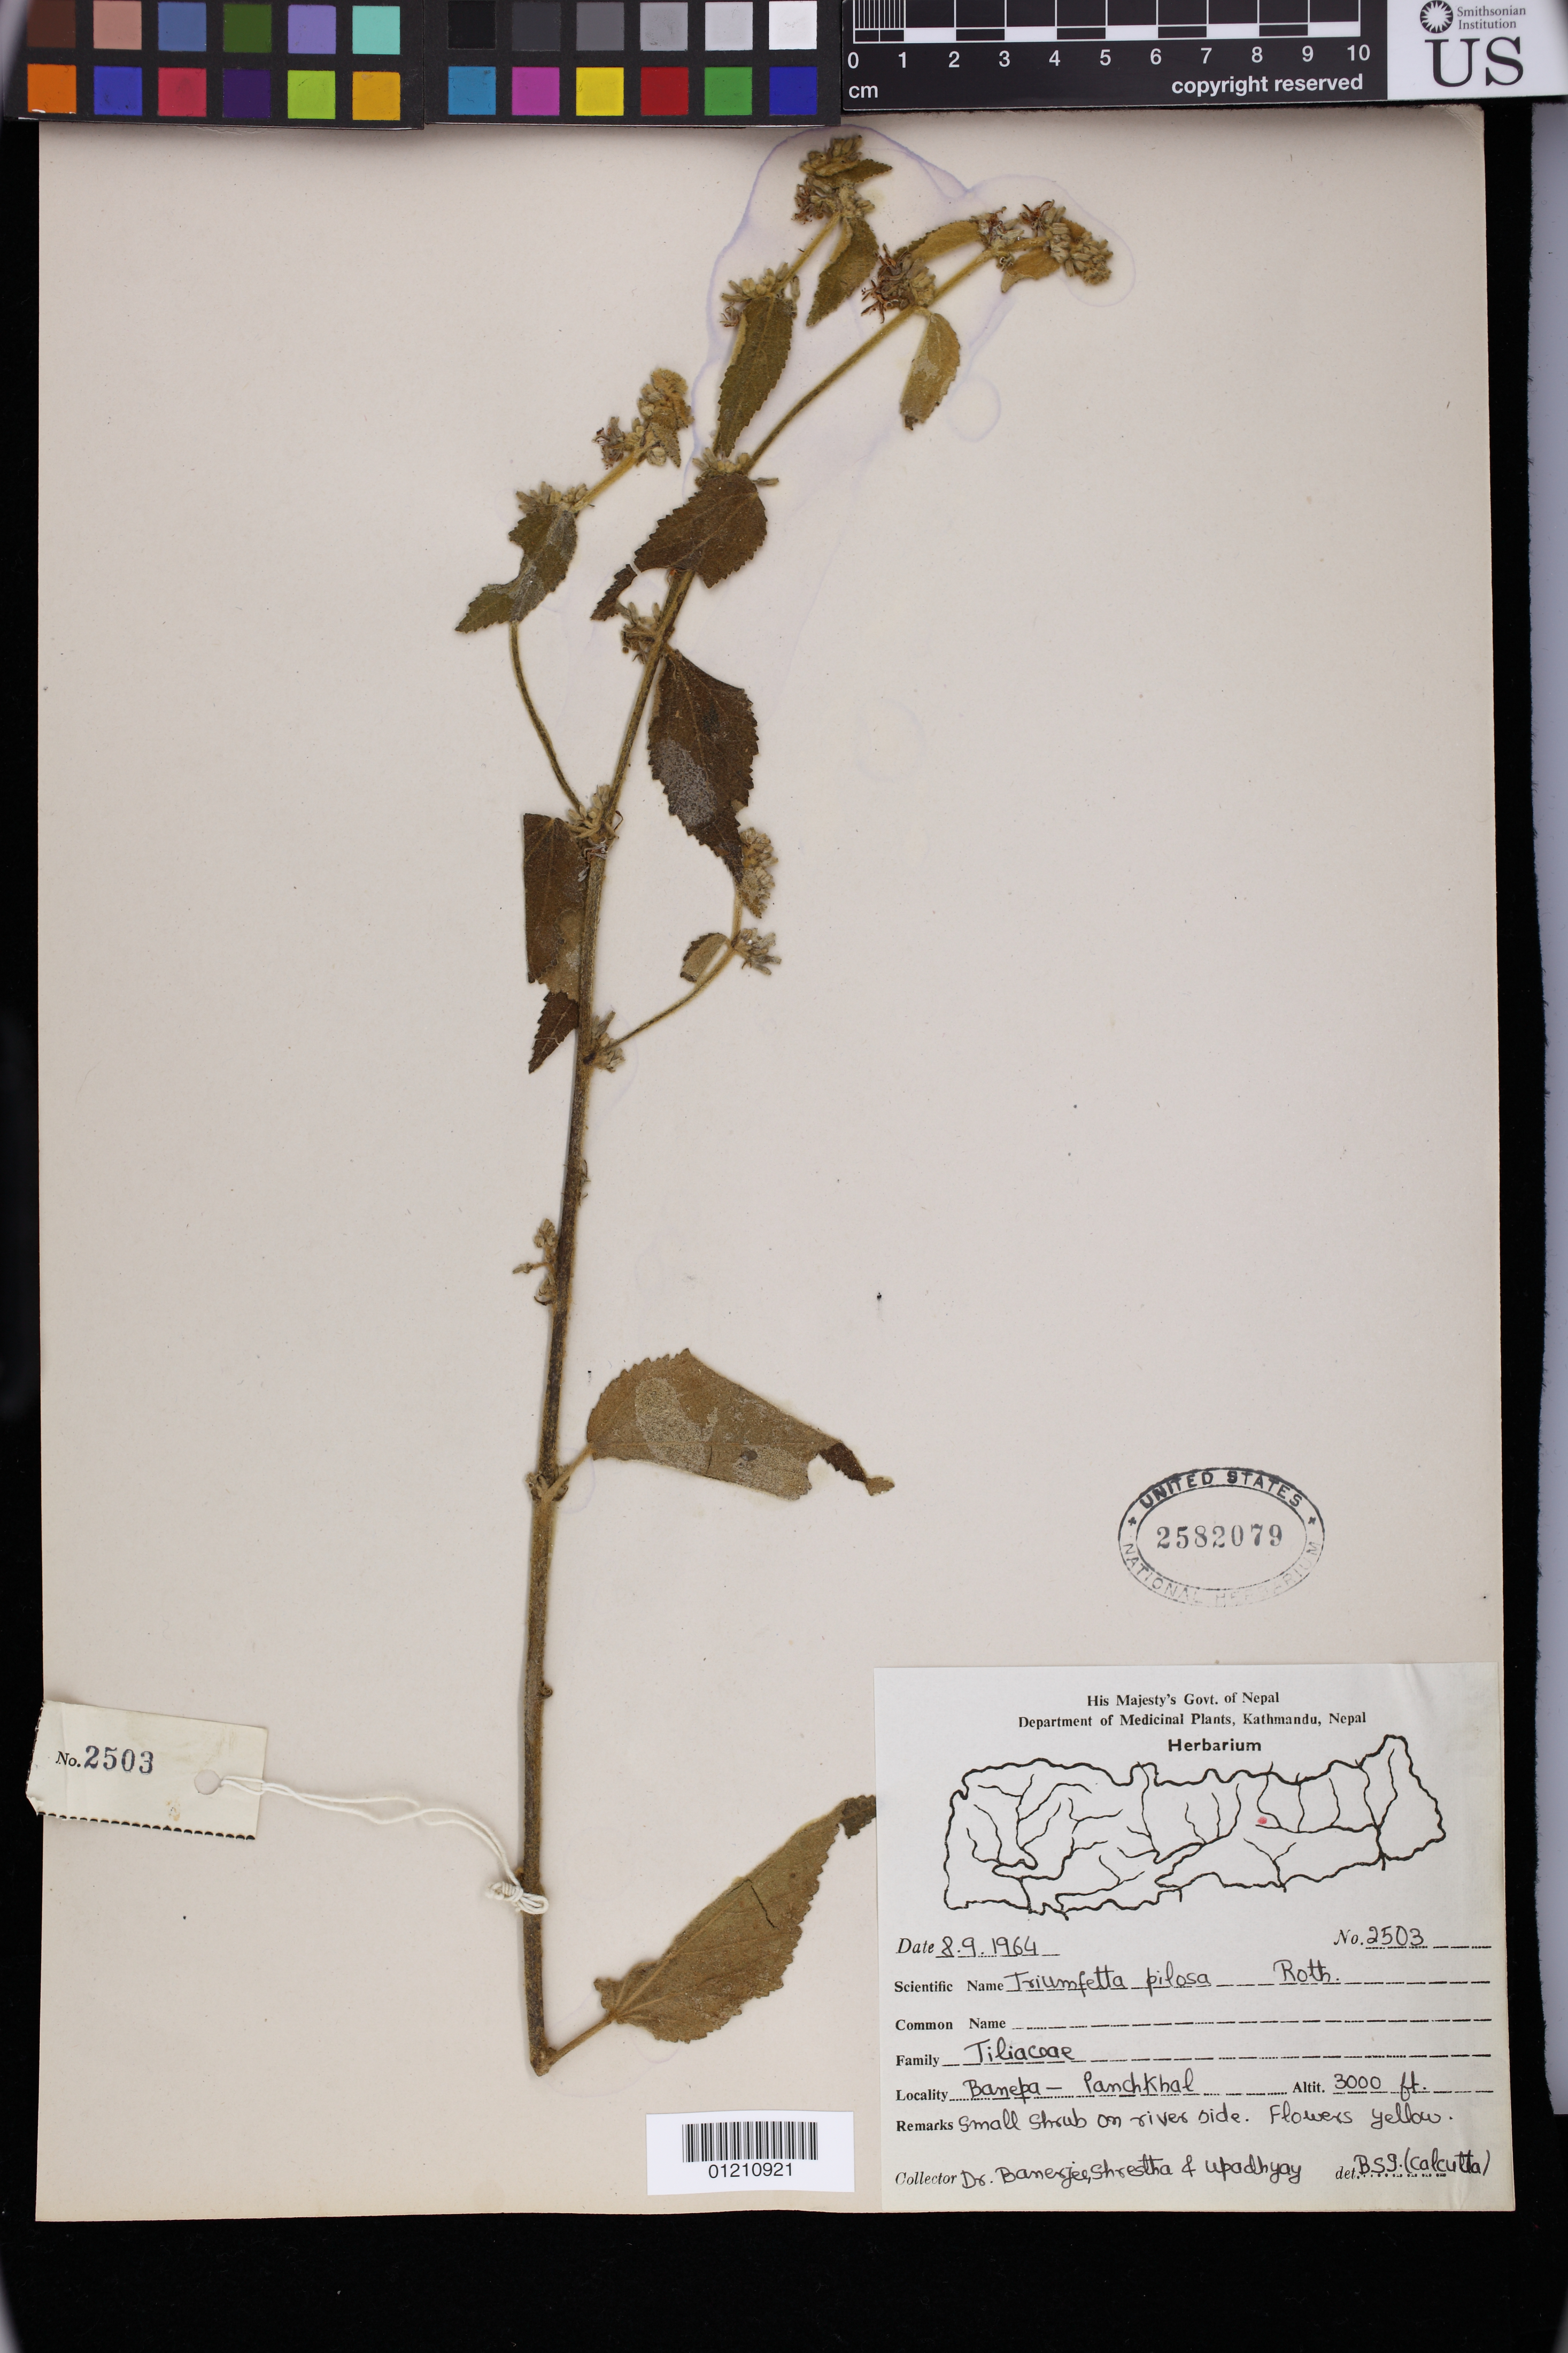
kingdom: Plantae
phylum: Tracheophyta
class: Magnoliopsida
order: Malvales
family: Malvaceae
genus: Triumfetta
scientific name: Triumfetta pilosa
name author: Roth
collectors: -. Banerjee, -. Shrestha & Upadhyay, --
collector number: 2503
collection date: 1964-09-08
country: Nepal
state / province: Central Region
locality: Banepa- Panchkhal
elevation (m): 914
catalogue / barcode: US 2582079